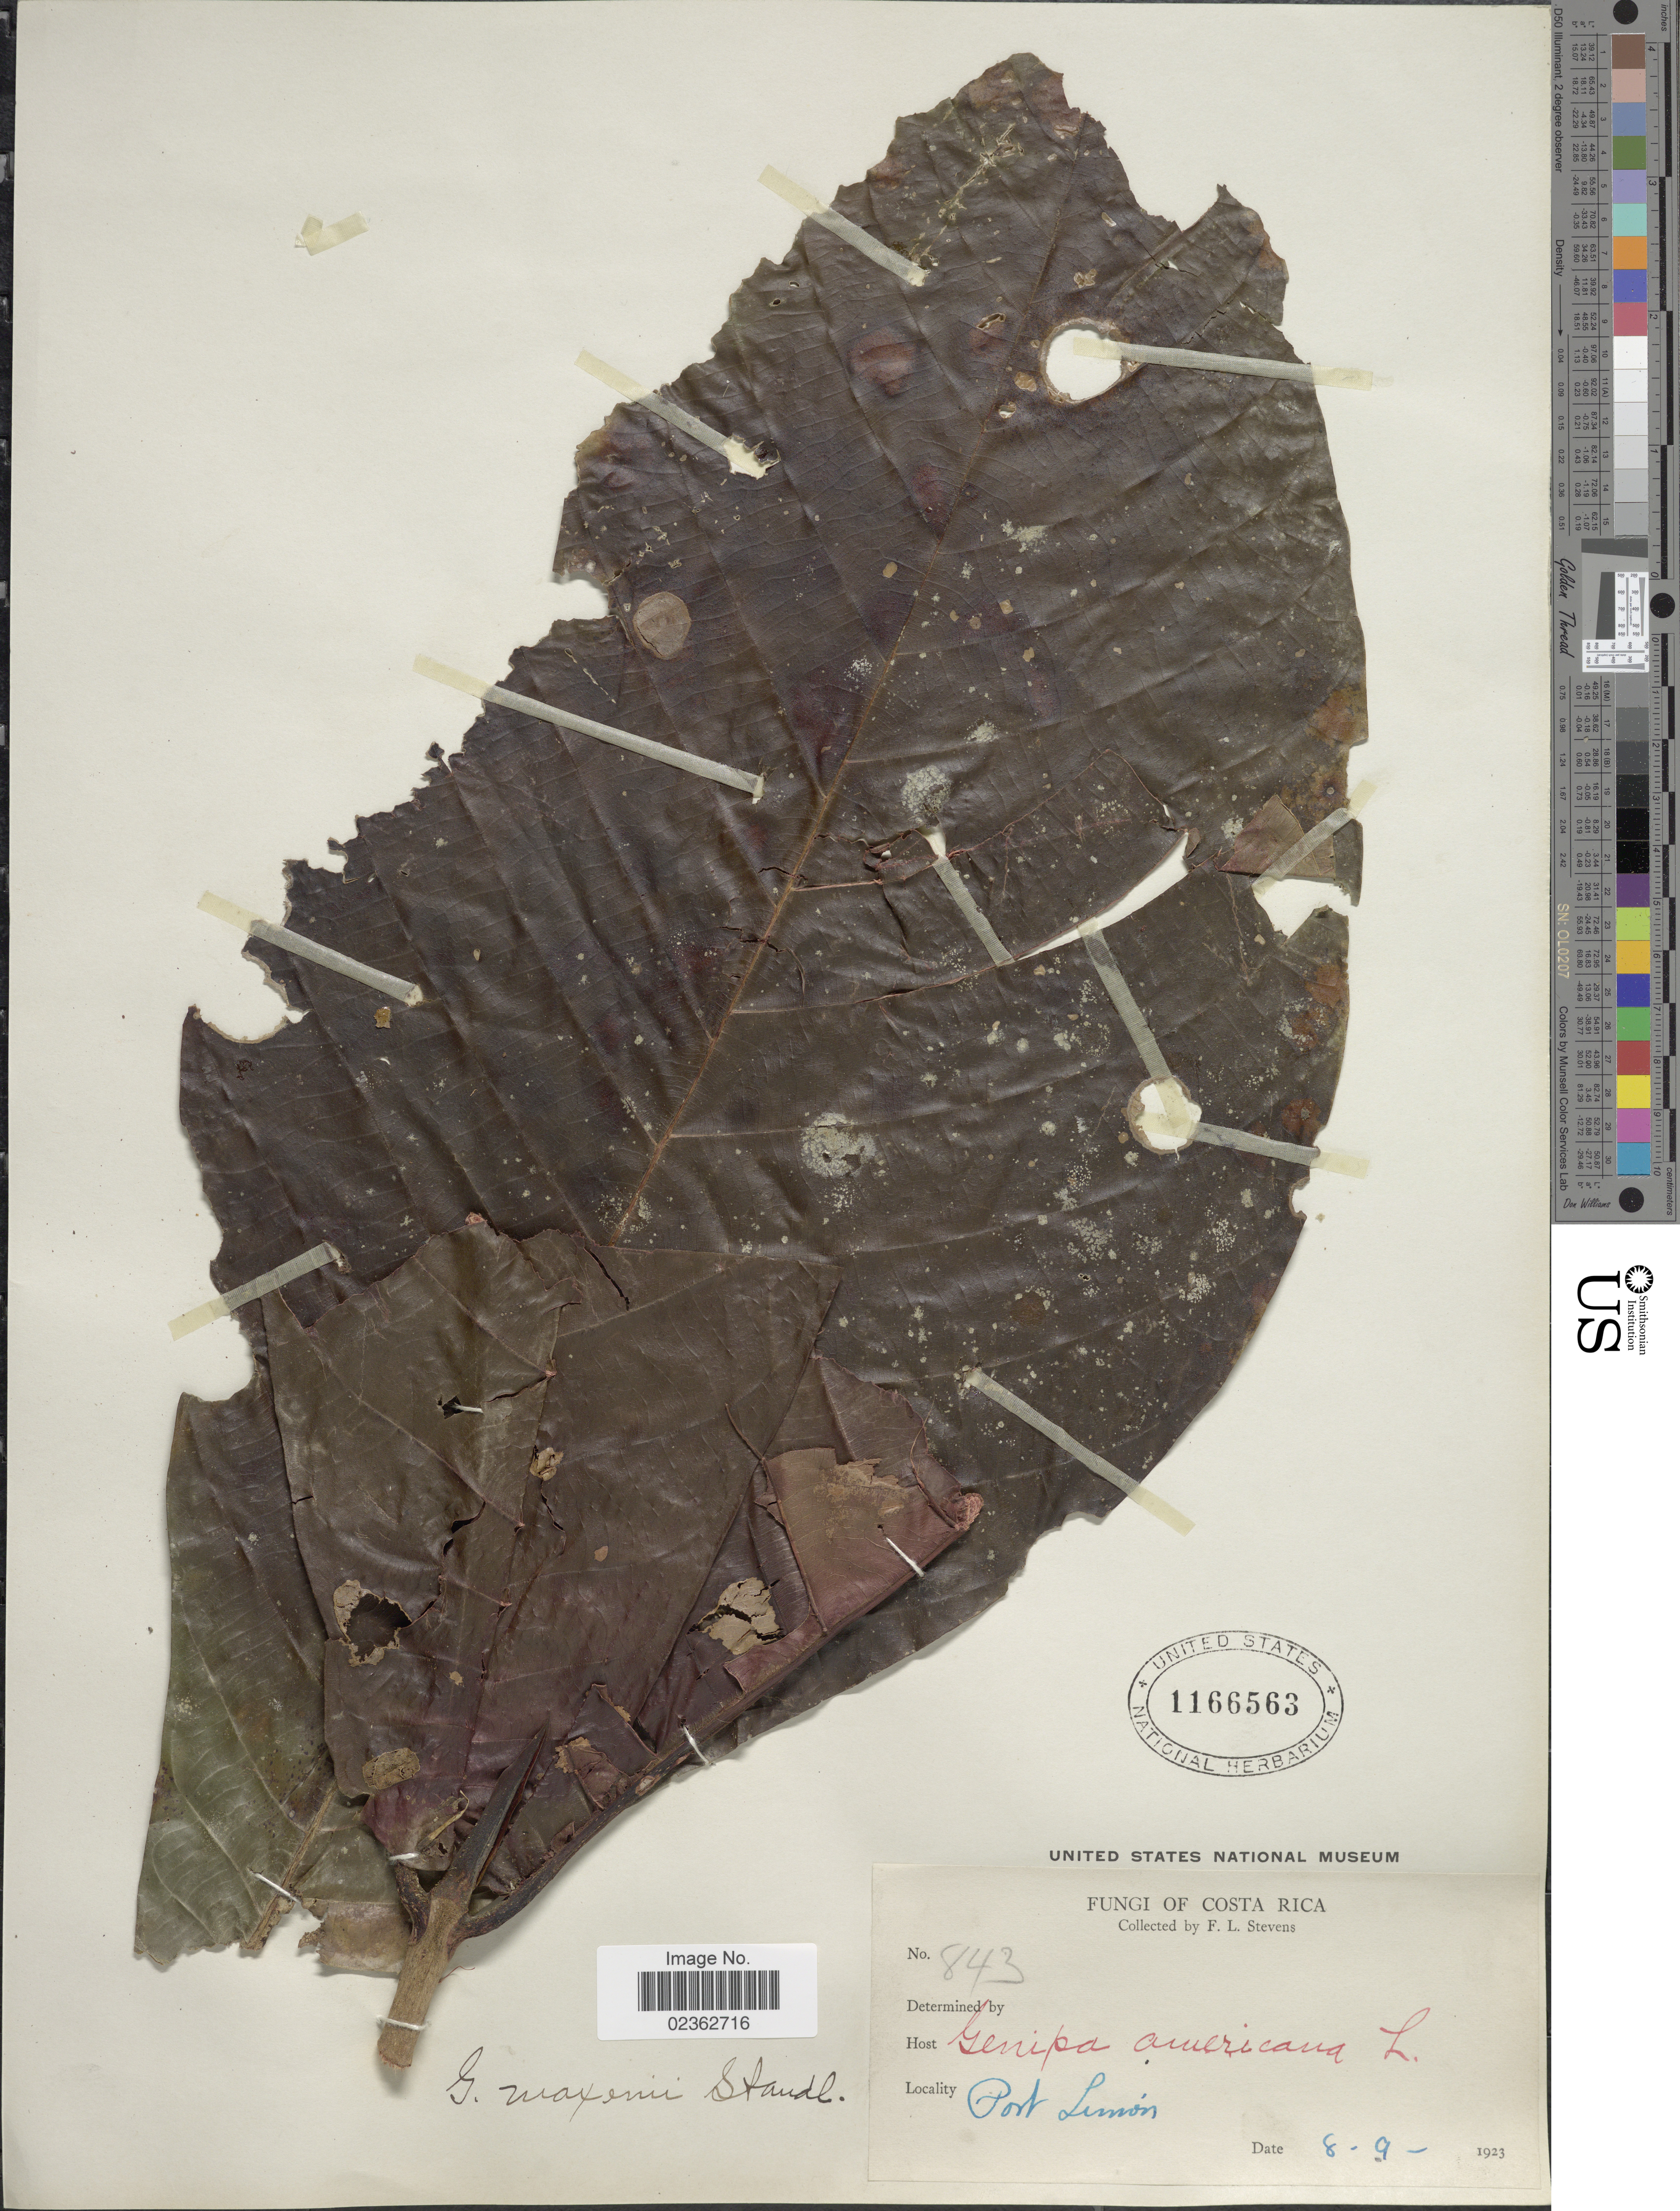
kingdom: Plantae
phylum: Tracheophyta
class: Magnoliopsida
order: Gentianales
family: Rubiaceae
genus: Simira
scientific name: Simira maxonii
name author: (Standl.) Steyerm.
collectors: F. L. Stevens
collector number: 843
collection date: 1923-09-08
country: Costa Rica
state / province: Limón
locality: Port Limon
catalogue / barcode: US 1166563